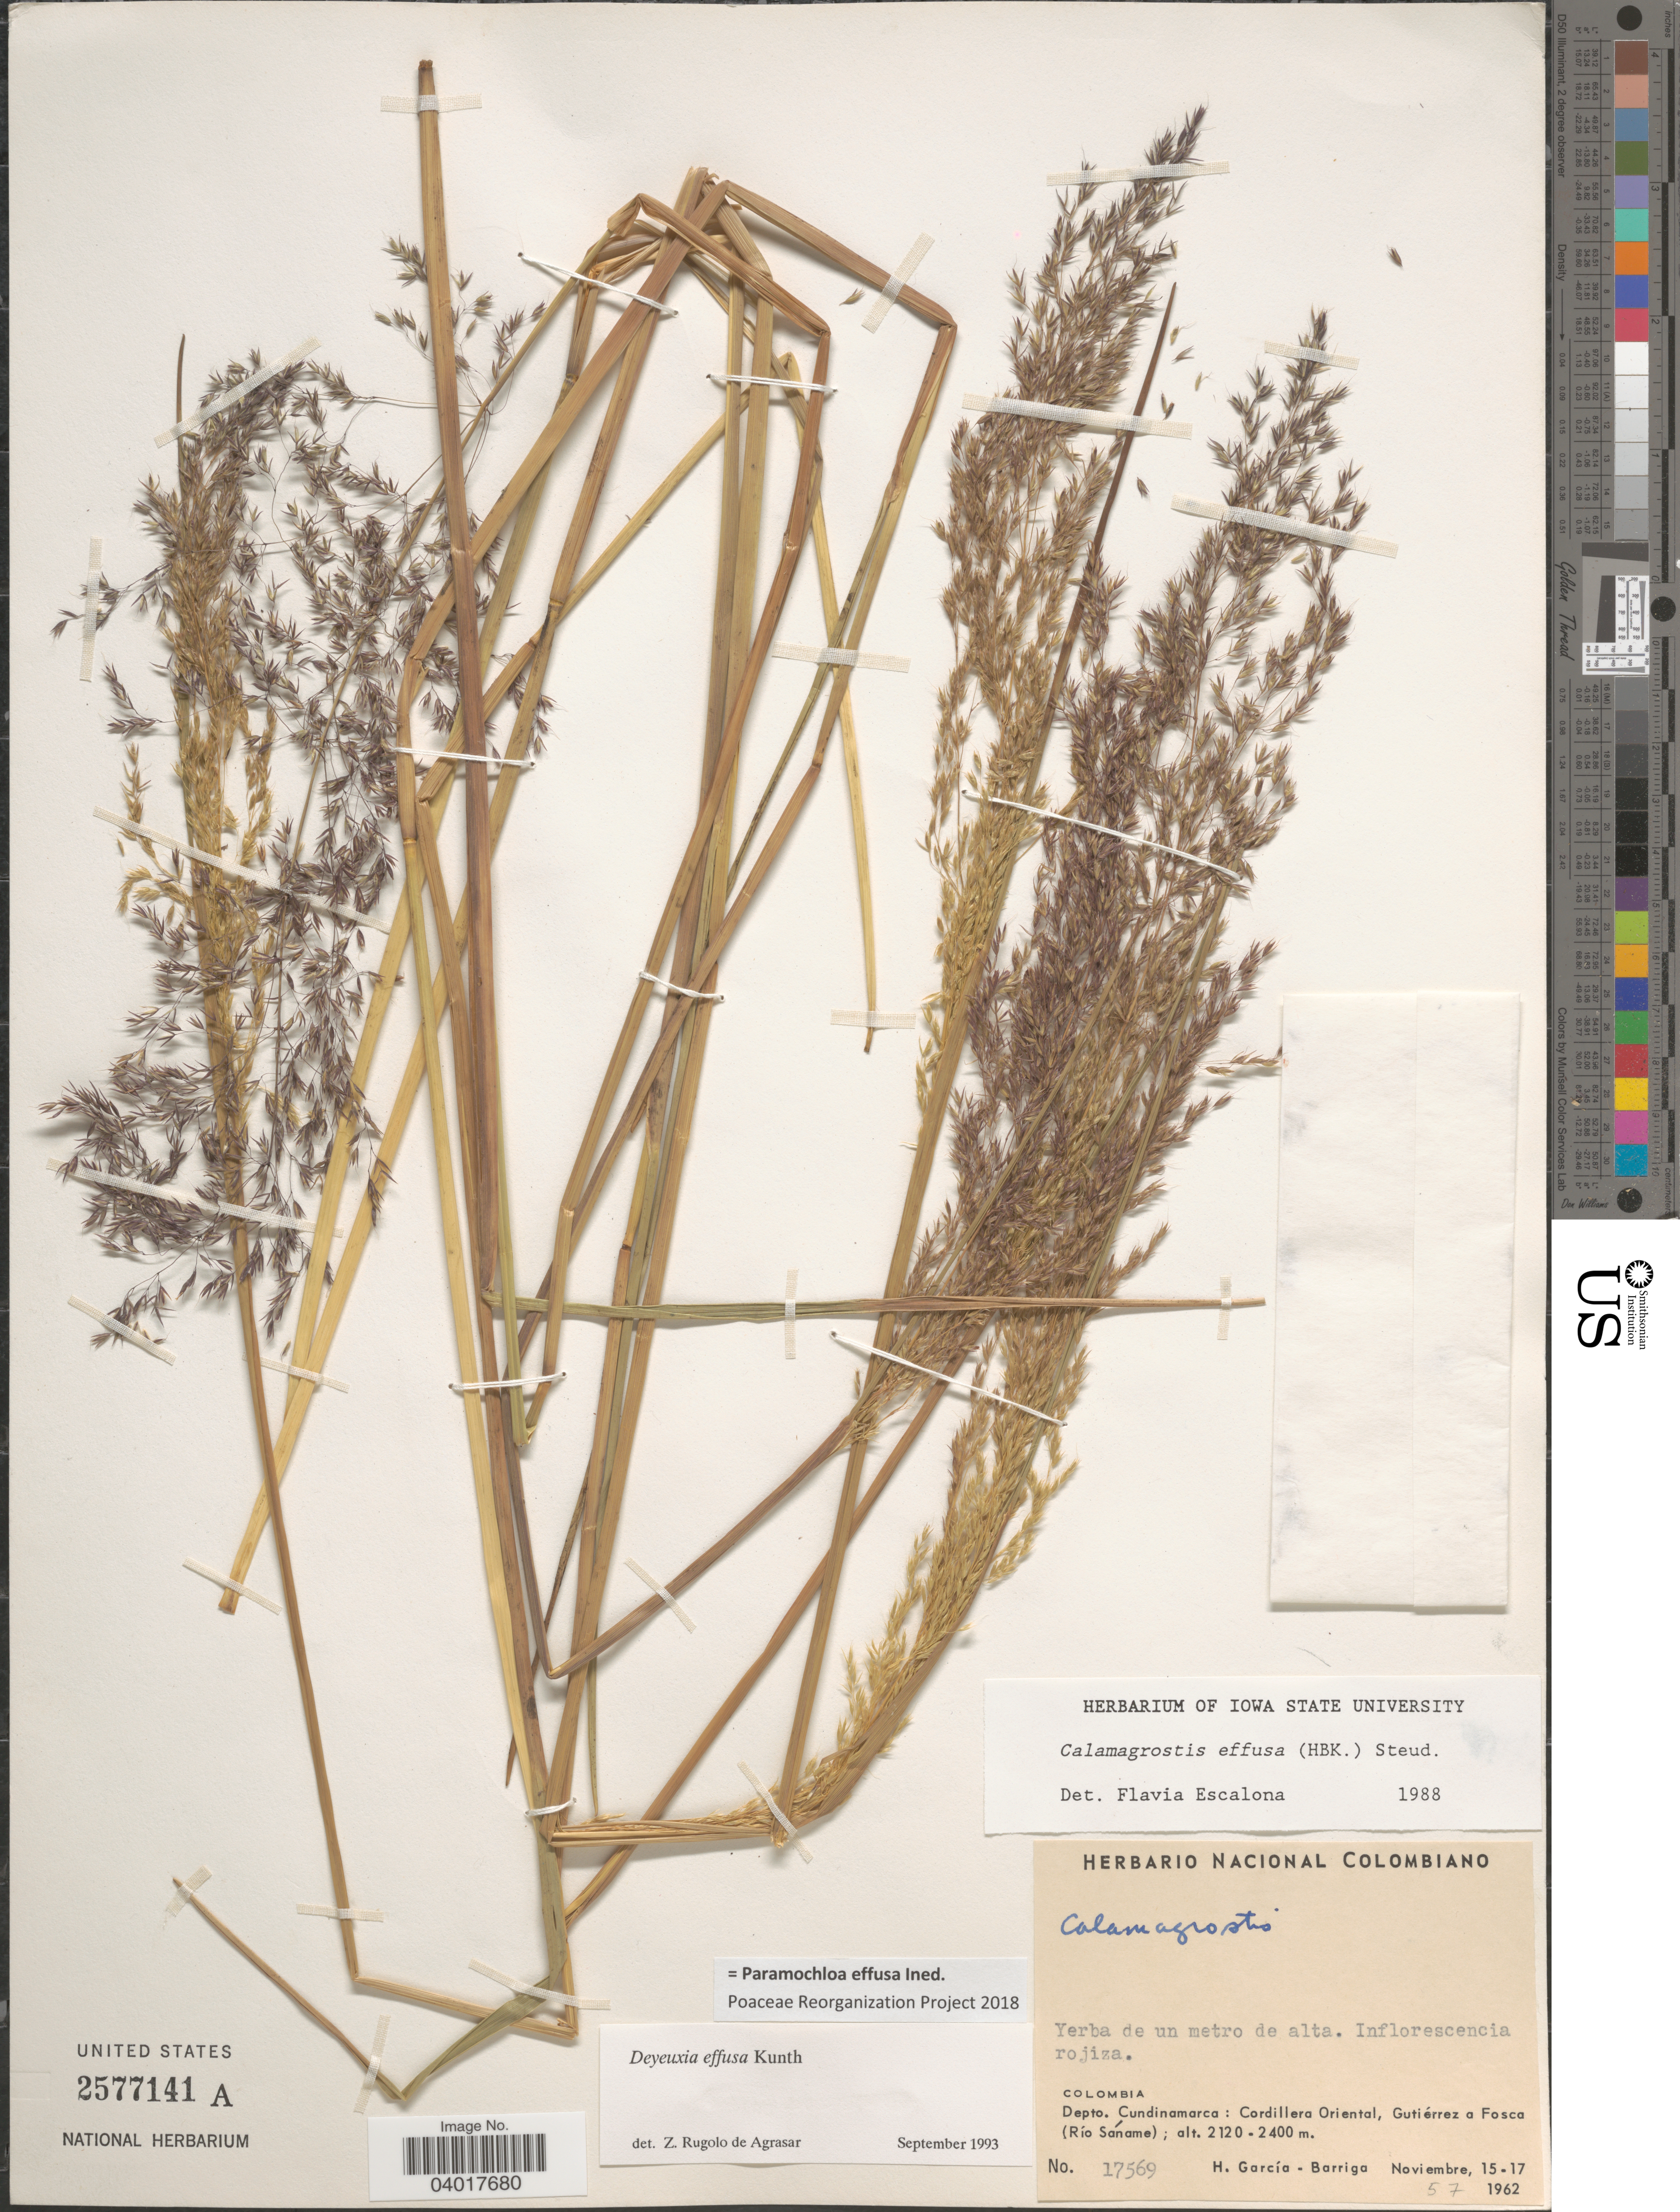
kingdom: Plantae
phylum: Tracheophyta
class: Liliopsida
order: Poales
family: Poaceae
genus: Paramochloa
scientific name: Paramochloa effusa ined.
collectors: H. García Barriga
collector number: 17569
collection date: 1962-11-15/1962-11-17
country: Colombia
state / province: Cundinamarca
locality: Depto. Cundinamarca: Cordillera Oriental, Gutiérrez a Fosca (Río Sáname).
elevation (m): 2120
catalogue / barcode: US 2577141A